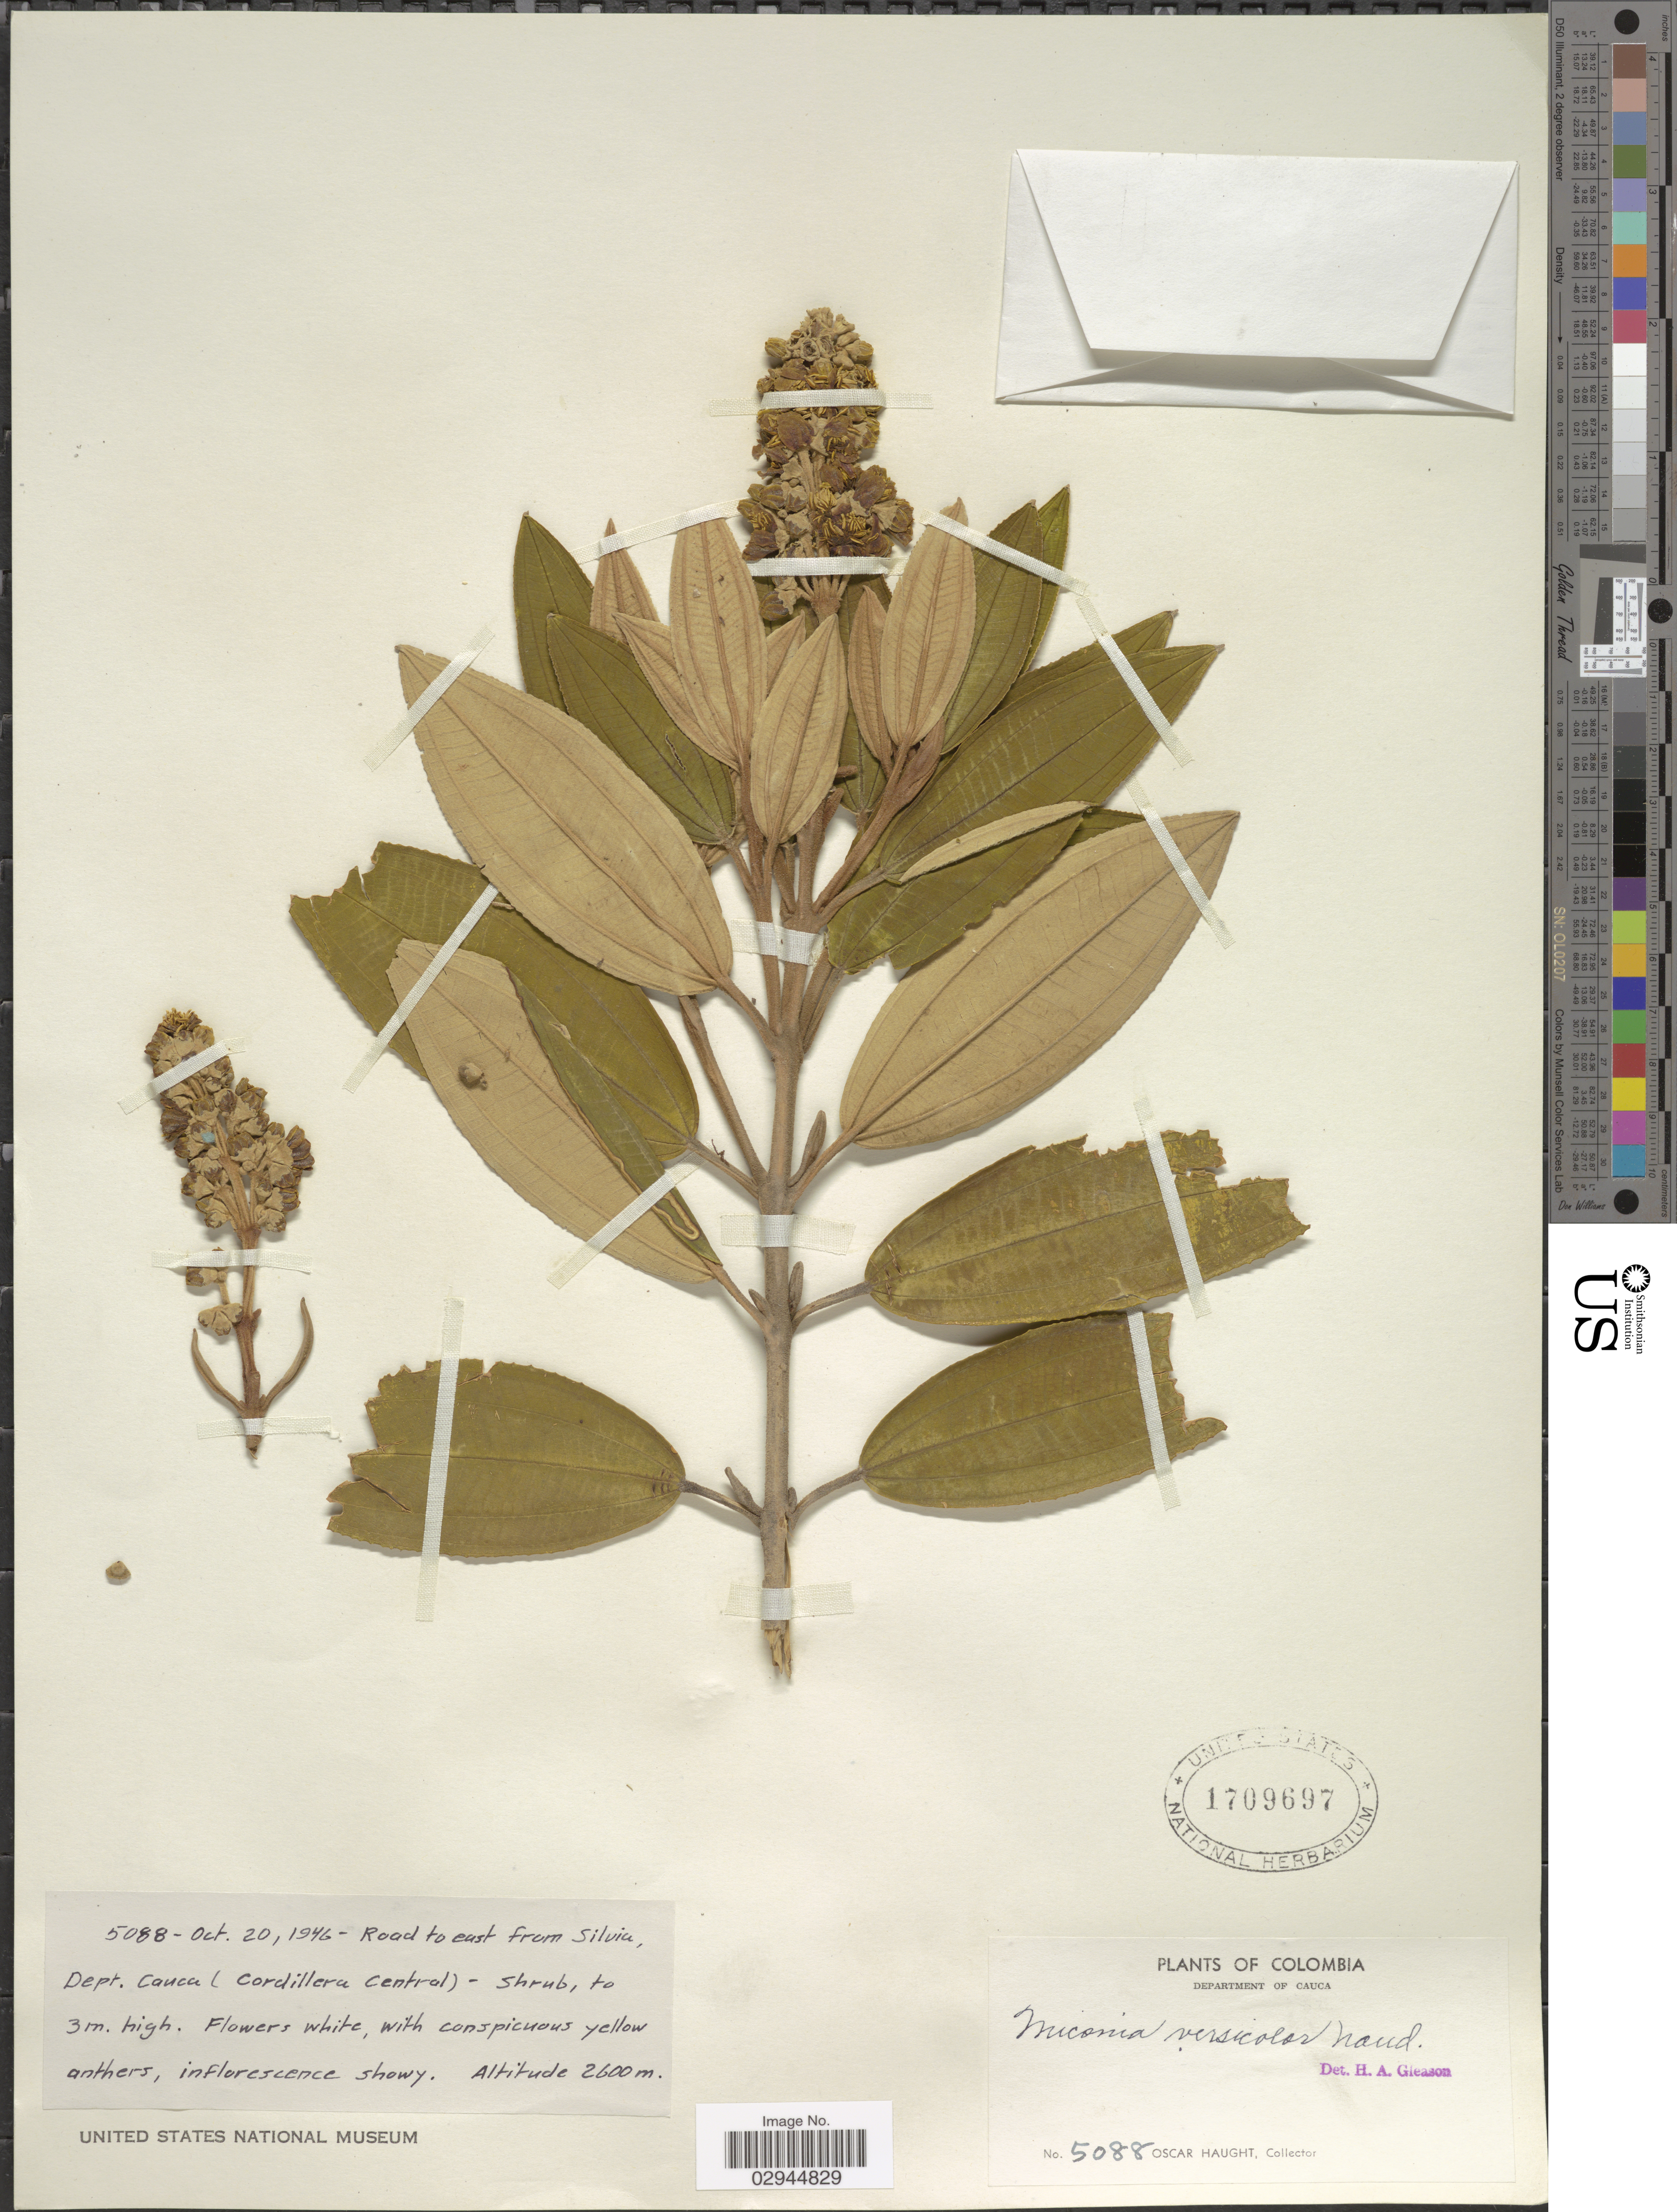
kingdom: Plantae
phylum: Tracheophyta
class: Magnoliopsida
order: Myrtales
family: Melastomataceae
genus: Miconia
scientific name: Miconia versicolor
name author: Naudin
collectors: O. L. Haught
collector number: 5088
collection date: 1946-10-20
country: Colombia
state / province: Cauca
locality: Department of Cauca. Road to east from Silvia, Dept. Cauca (Cordillera Central).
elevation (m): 2600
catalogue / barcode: US 1709697